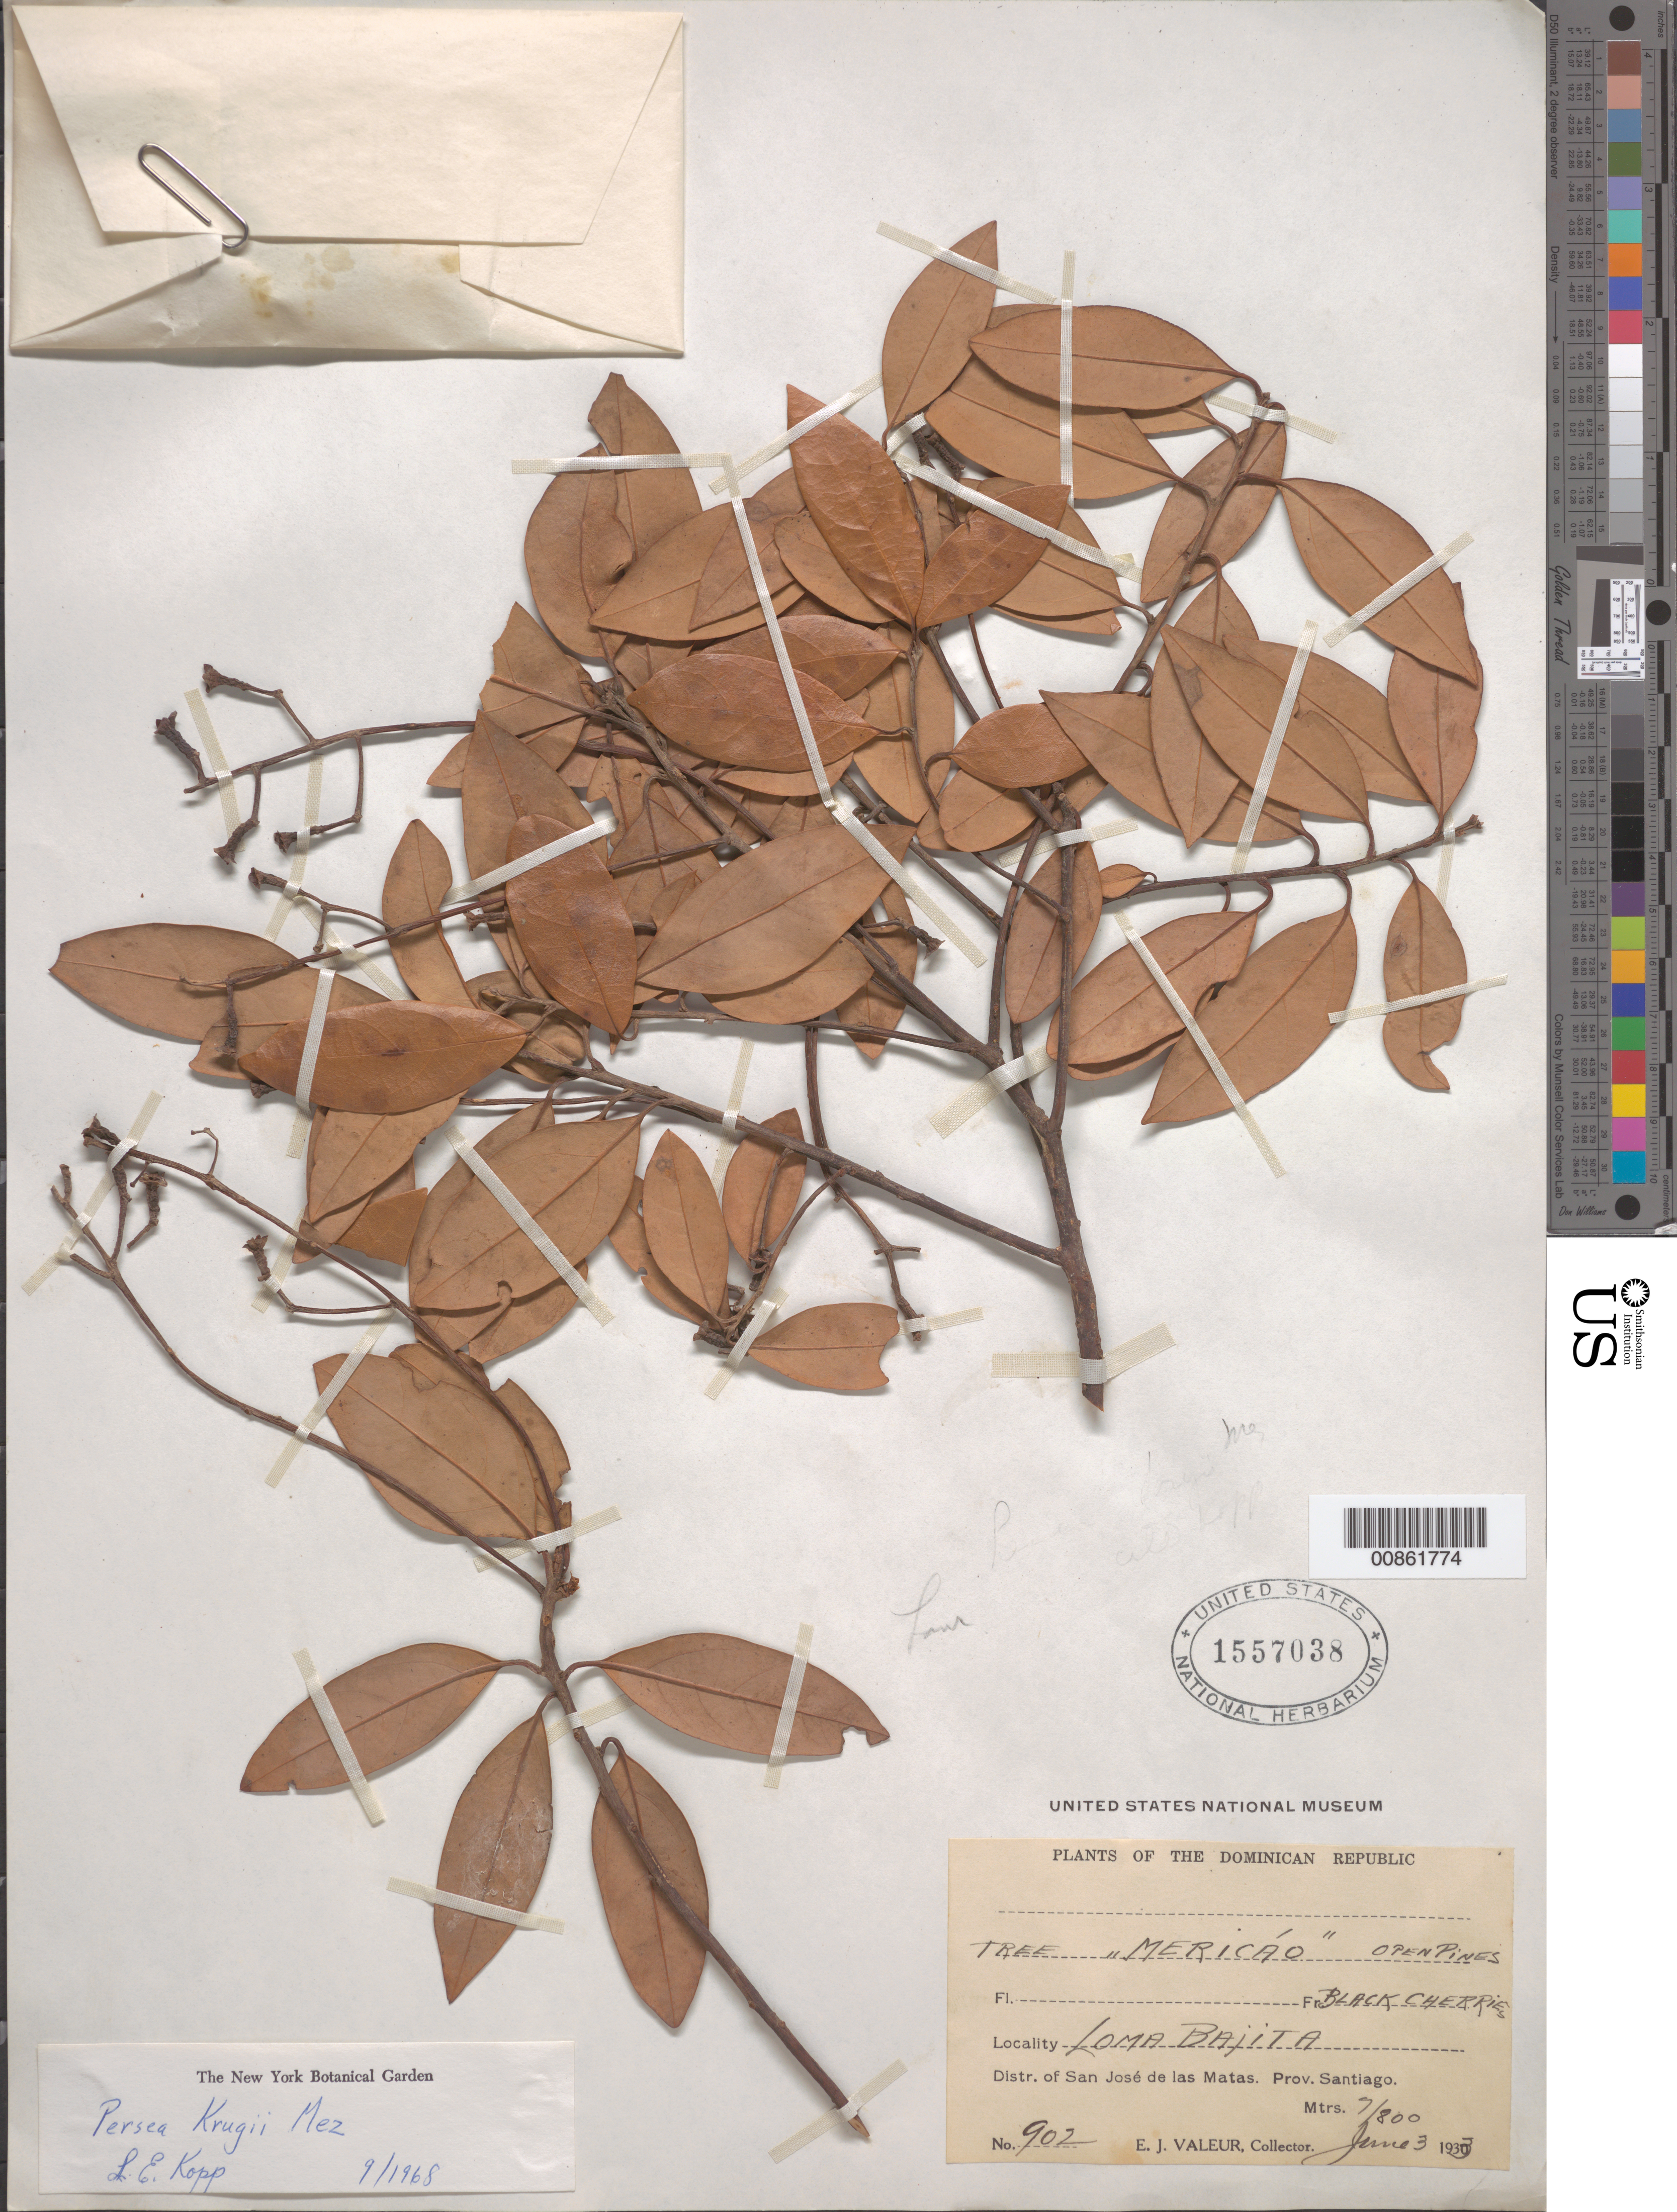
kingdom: Plantae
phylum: Tracheophyta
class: Magnoliopsida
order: Laurales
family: Lauraceae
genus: Persea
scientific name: Persea krugii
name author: Mez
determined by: Kopp, L. E., (NY), New York Botanical Garden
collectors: E. Valeur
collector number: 902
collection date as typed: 03 Jun 1933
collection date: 1933-06-03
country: Dominican Republic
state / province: Santiago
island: Hispaniola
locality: Loma Bajita. Distr. of San José de las Matas.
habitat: Open pines.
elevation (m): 700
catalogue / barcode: US 1557038